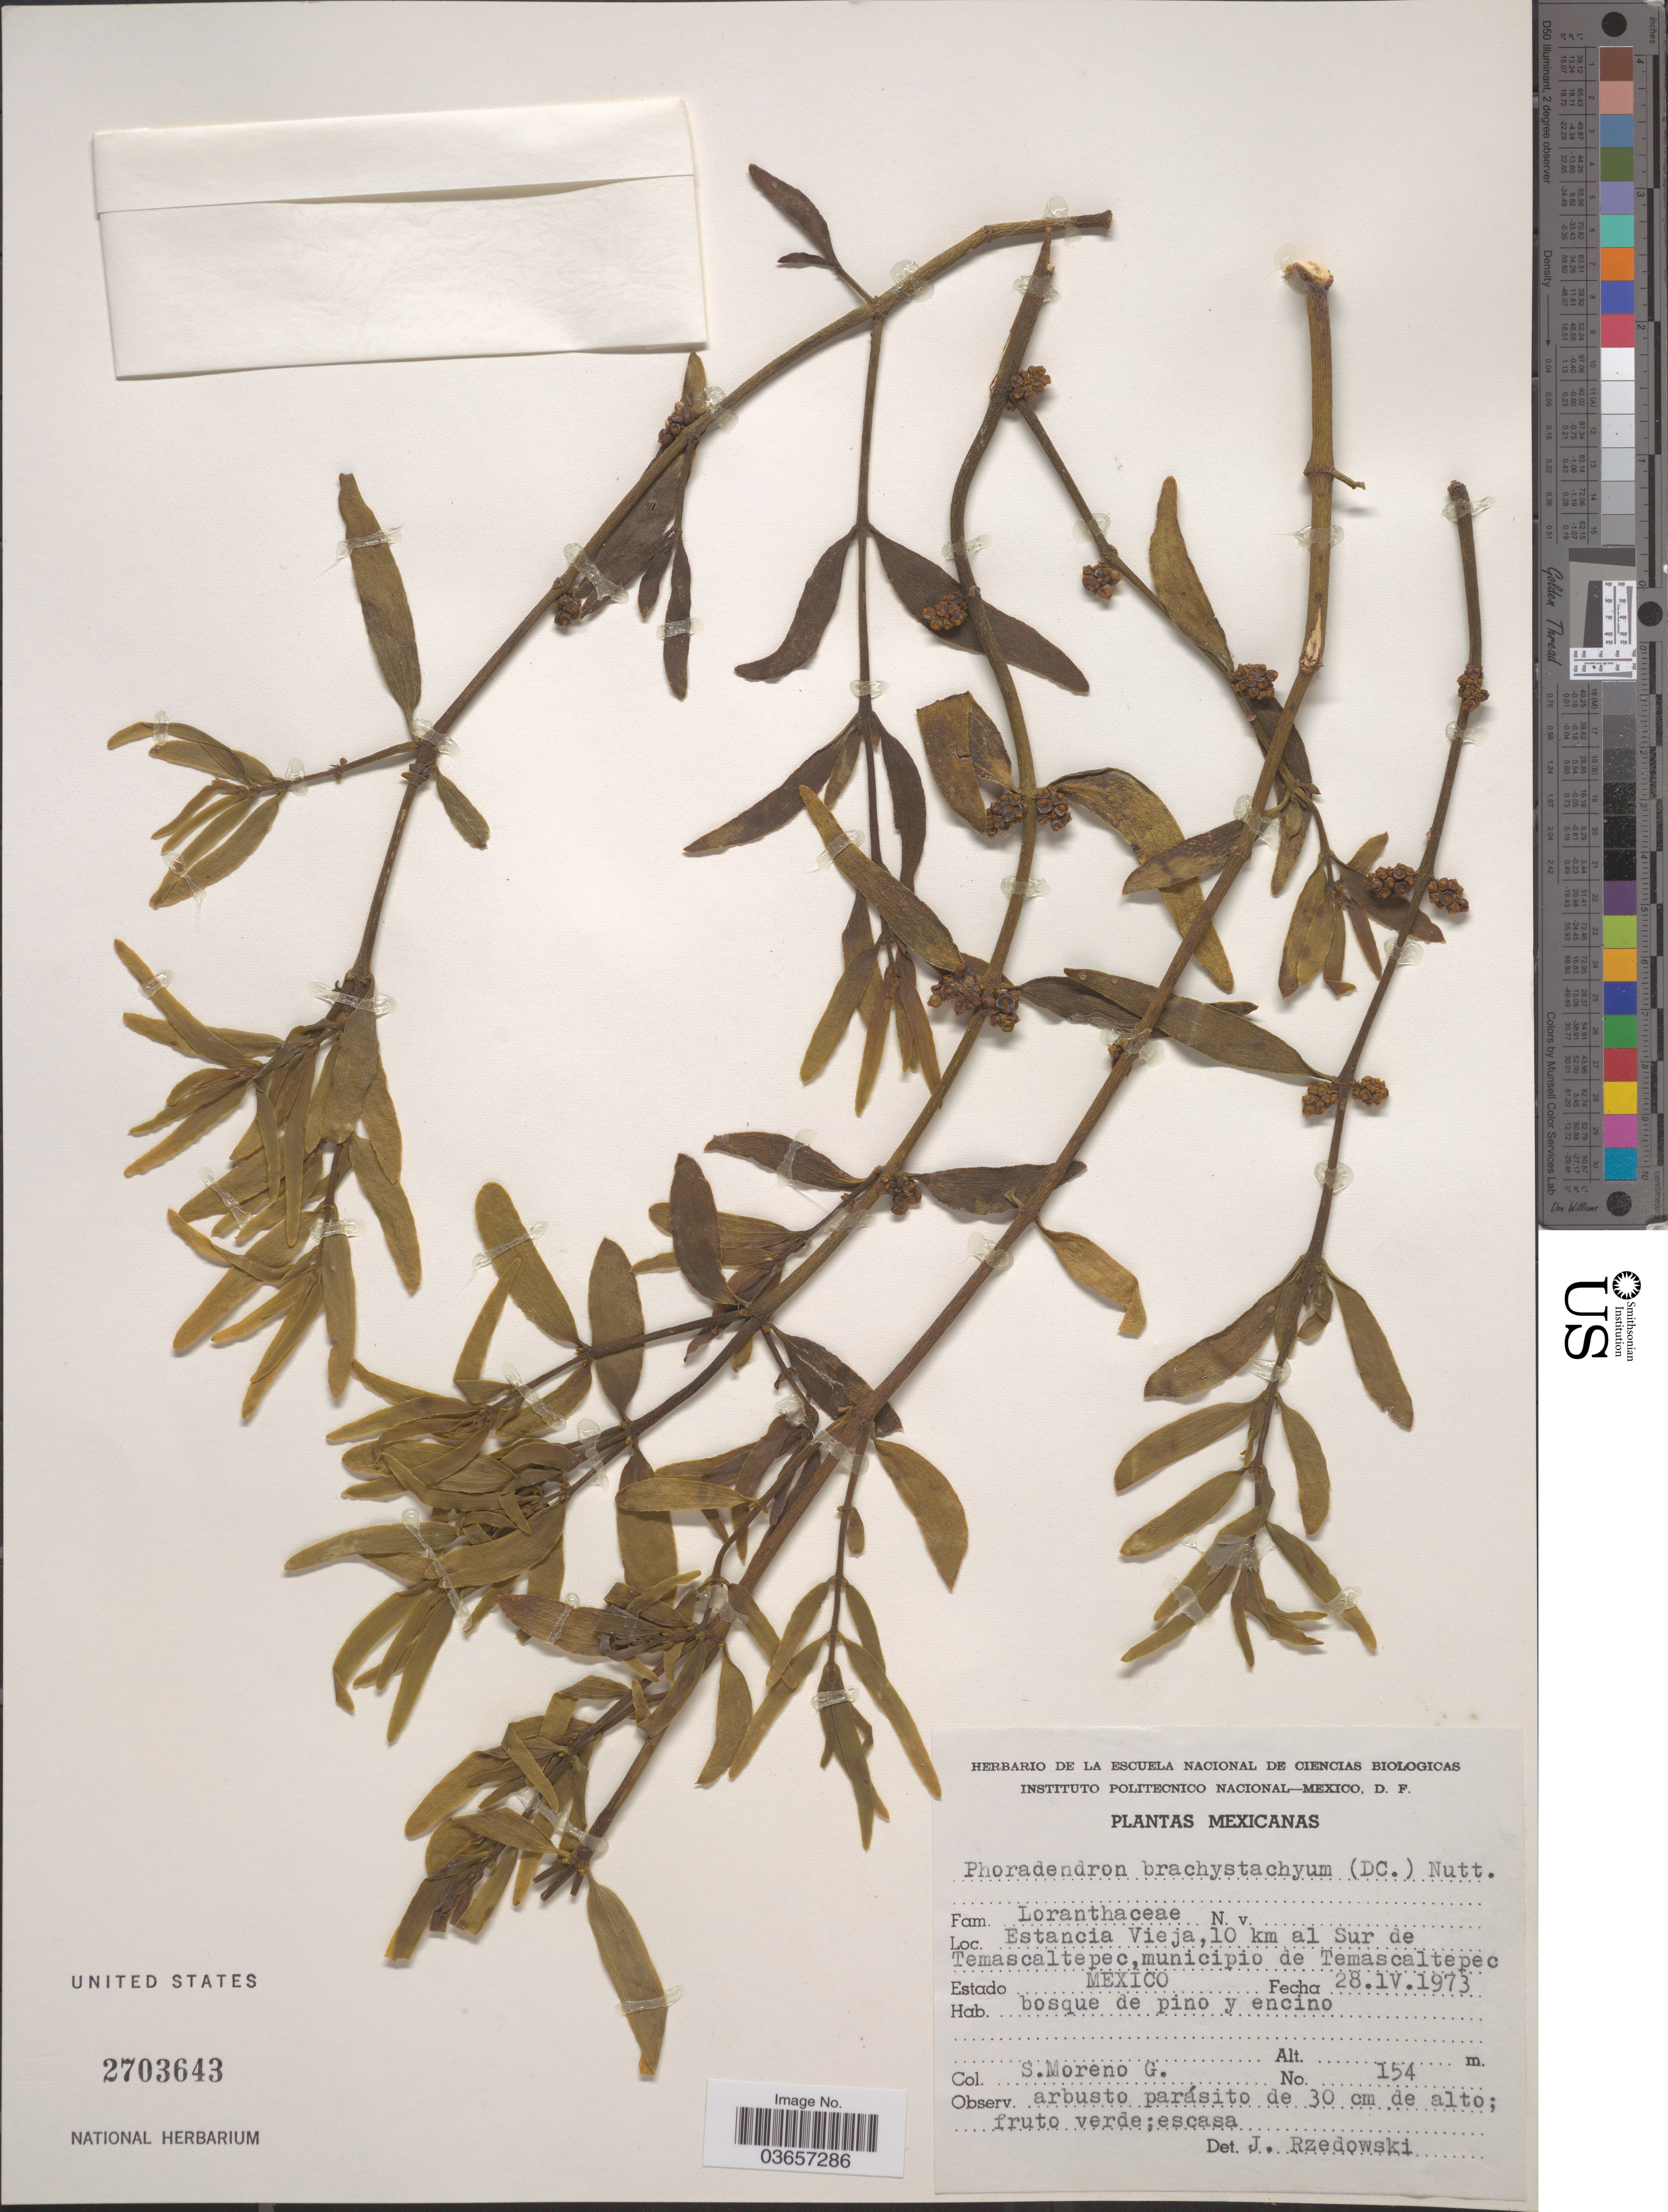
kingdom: Plantae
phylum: Tracheophyta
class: Magnoliopsida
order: Santalales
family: Viscaceae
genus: Phoradendron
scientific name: Phoradendron brachystachyum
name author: (DC.) Oliv.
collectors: Moreno G., S.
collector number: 154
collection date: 1973-04-28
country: Mexico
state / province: México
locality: Estancia Vieja, 10 km al Sur de Temascaltepec, municipio de Temascaltepec.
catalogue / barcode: US 2703643